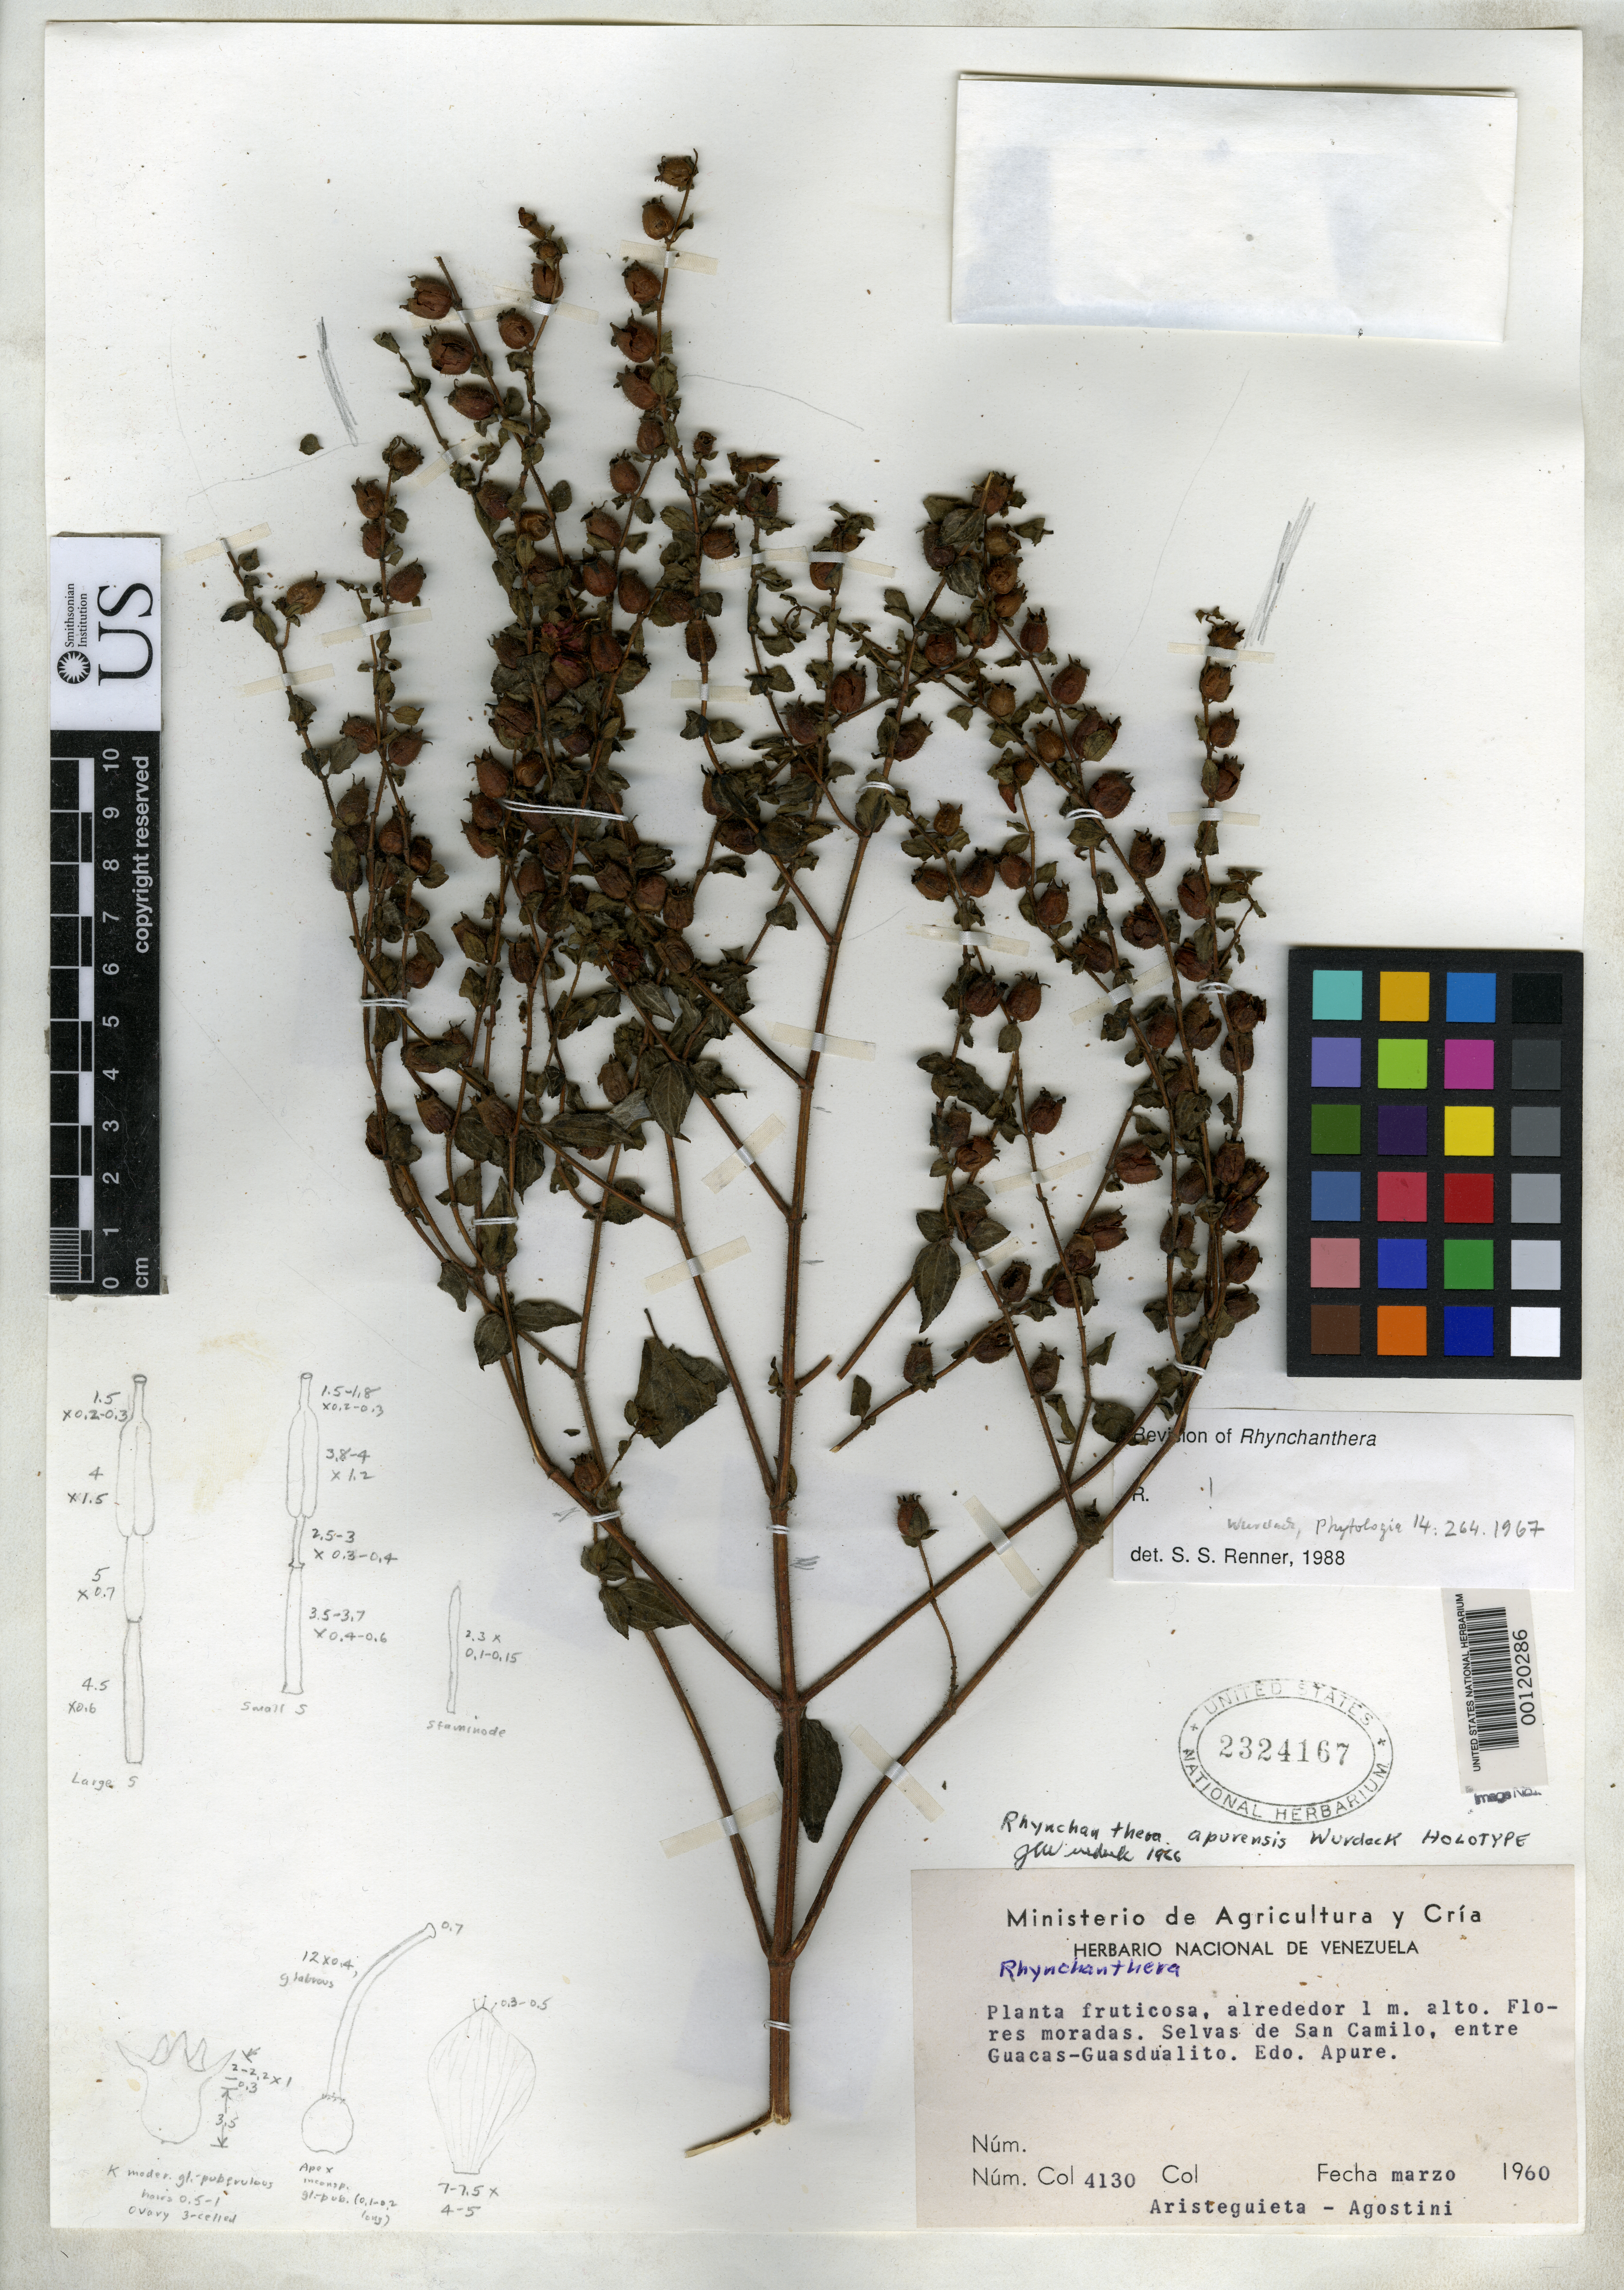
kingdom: Plantae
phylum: Tracheophyta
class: Magnoliopsida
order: Myrtales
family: Melastomataceae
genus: Rhynchanthera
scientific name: Rhynchanthera apurensis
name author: Wurdack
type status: Holotype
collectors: L. Aristeguieta & G. Agostini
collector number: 4130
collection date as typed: Mar 1960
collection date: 1960-03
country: Venezuela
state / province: Apure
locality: Selvas de San Camilo.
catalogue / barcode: US 2324167